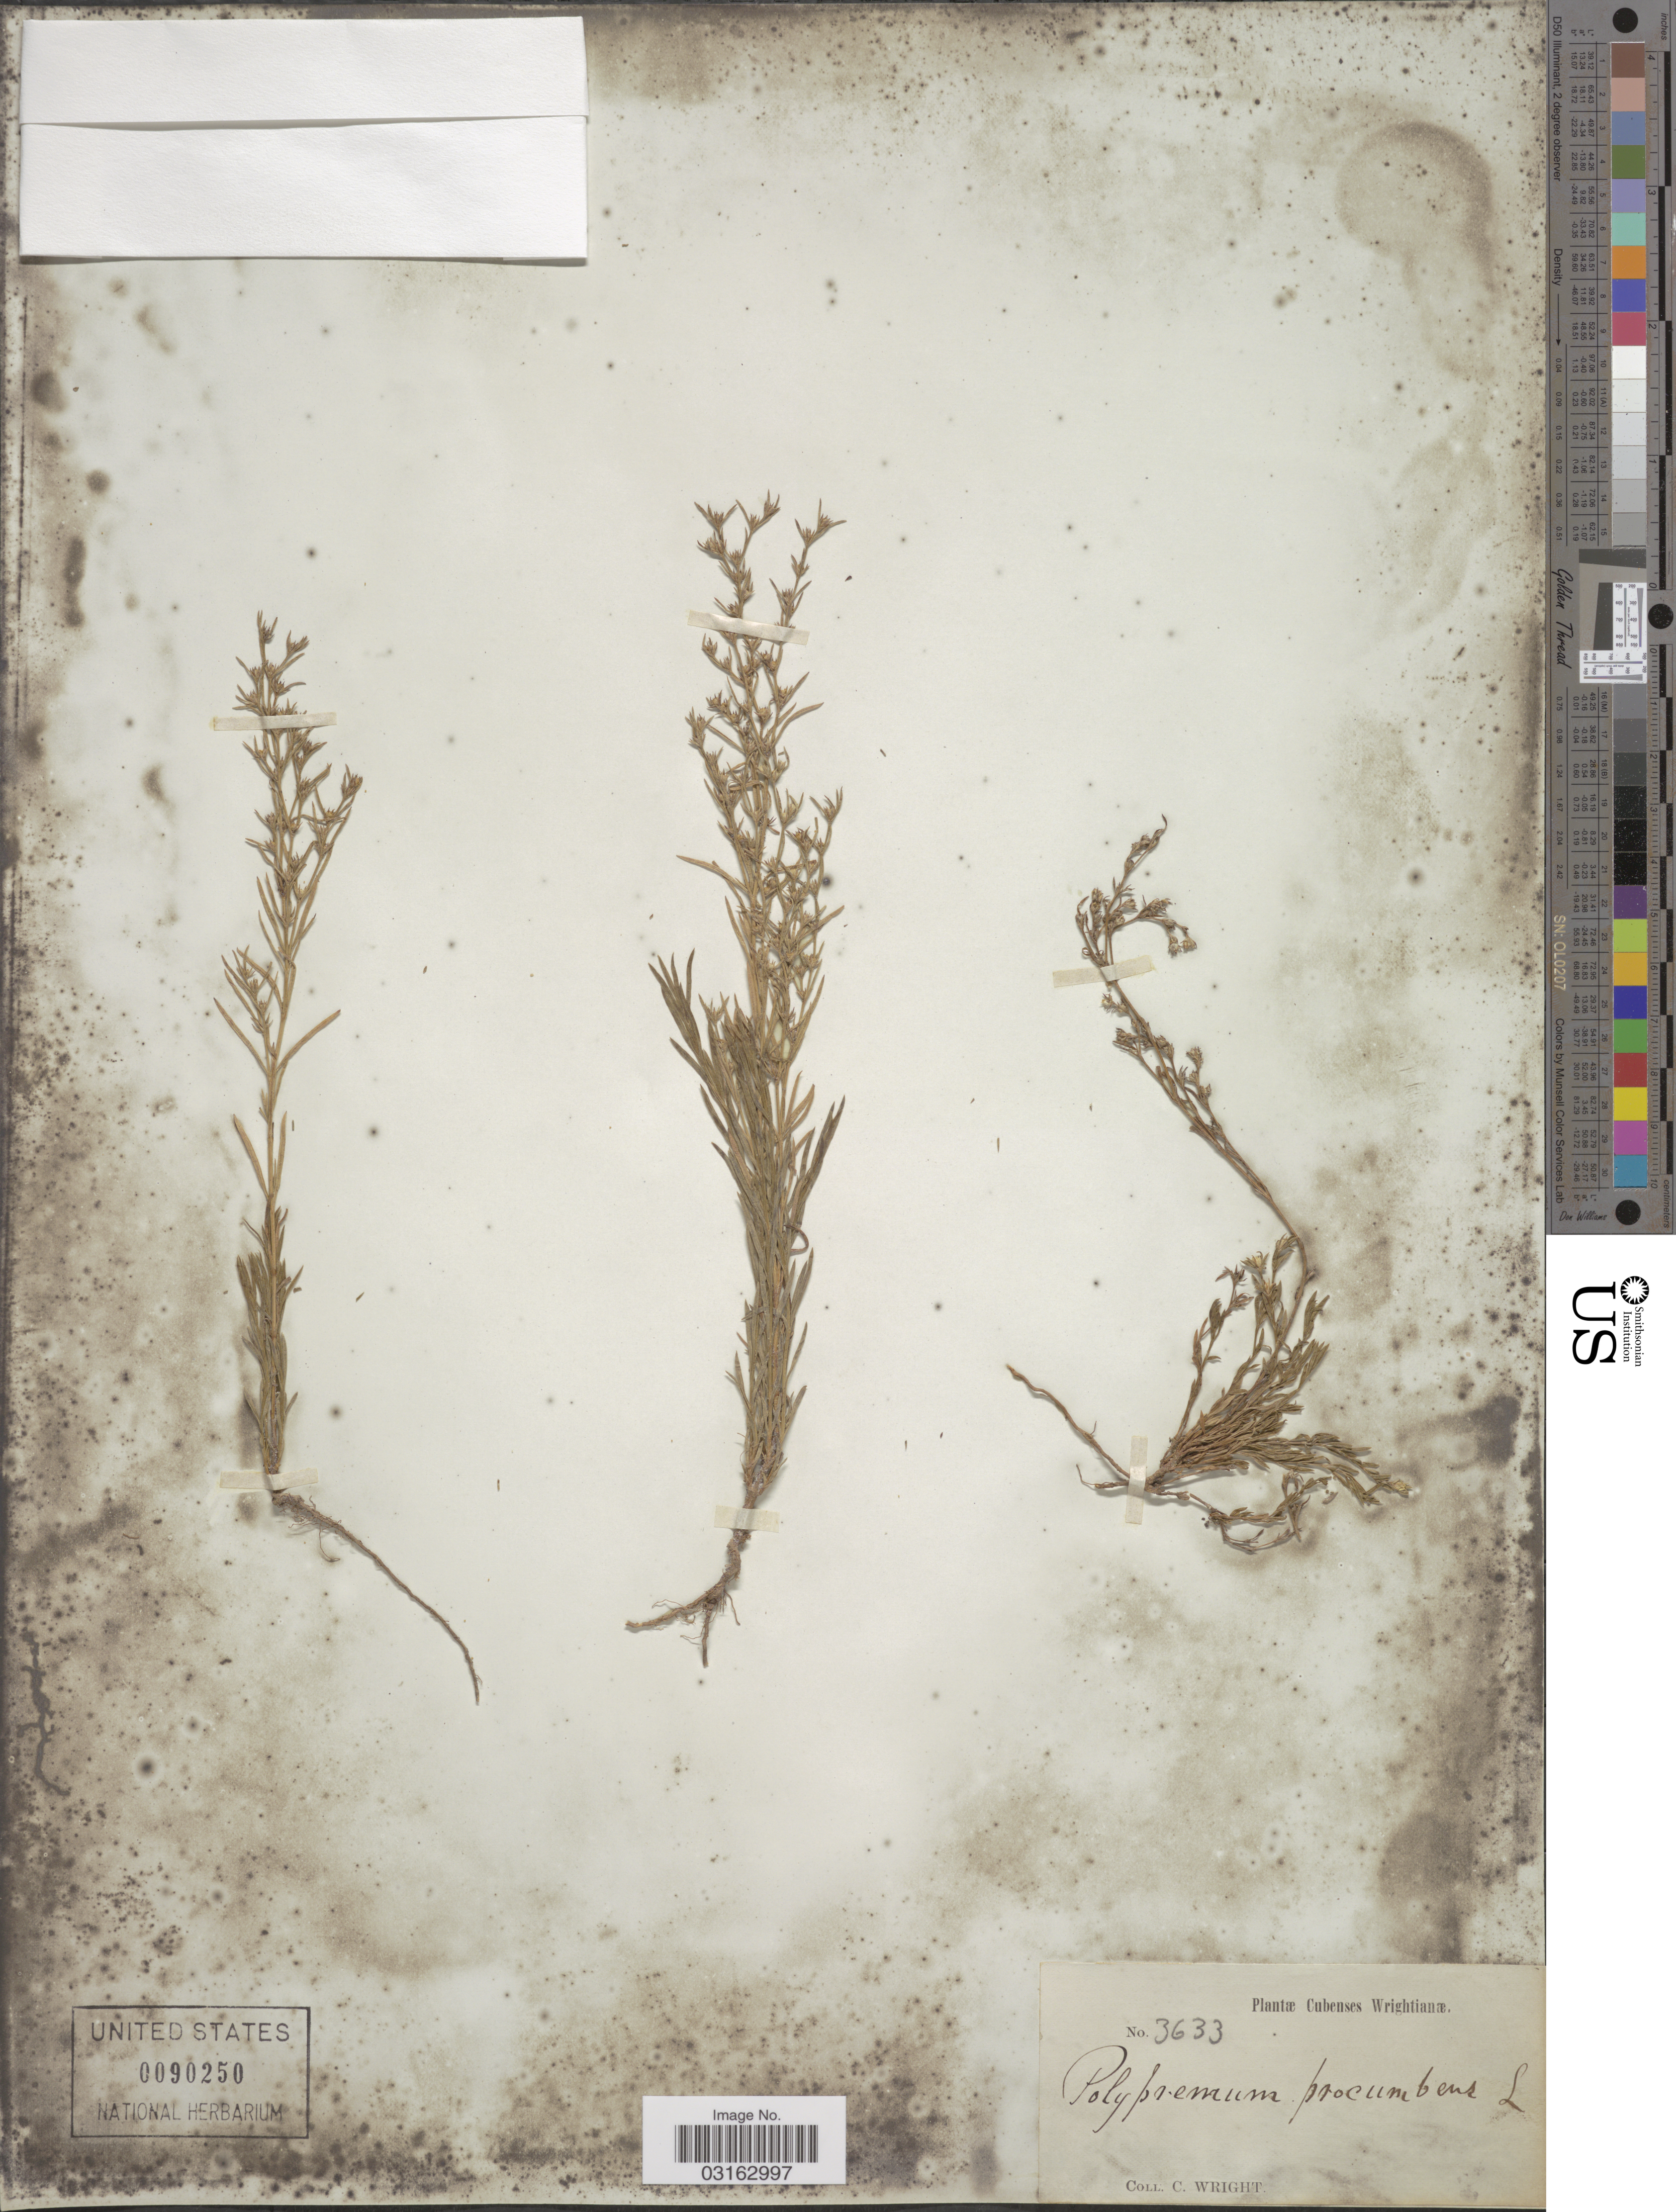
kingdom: Plantae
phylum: Tracheophyta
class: Magnoliopsida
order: Lamiales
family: Tetrachondraceae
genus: Polypremum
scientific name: Polypremum procumbens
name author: L.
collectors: C. Wright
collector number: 3633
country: Cuba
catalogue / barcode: US 90250